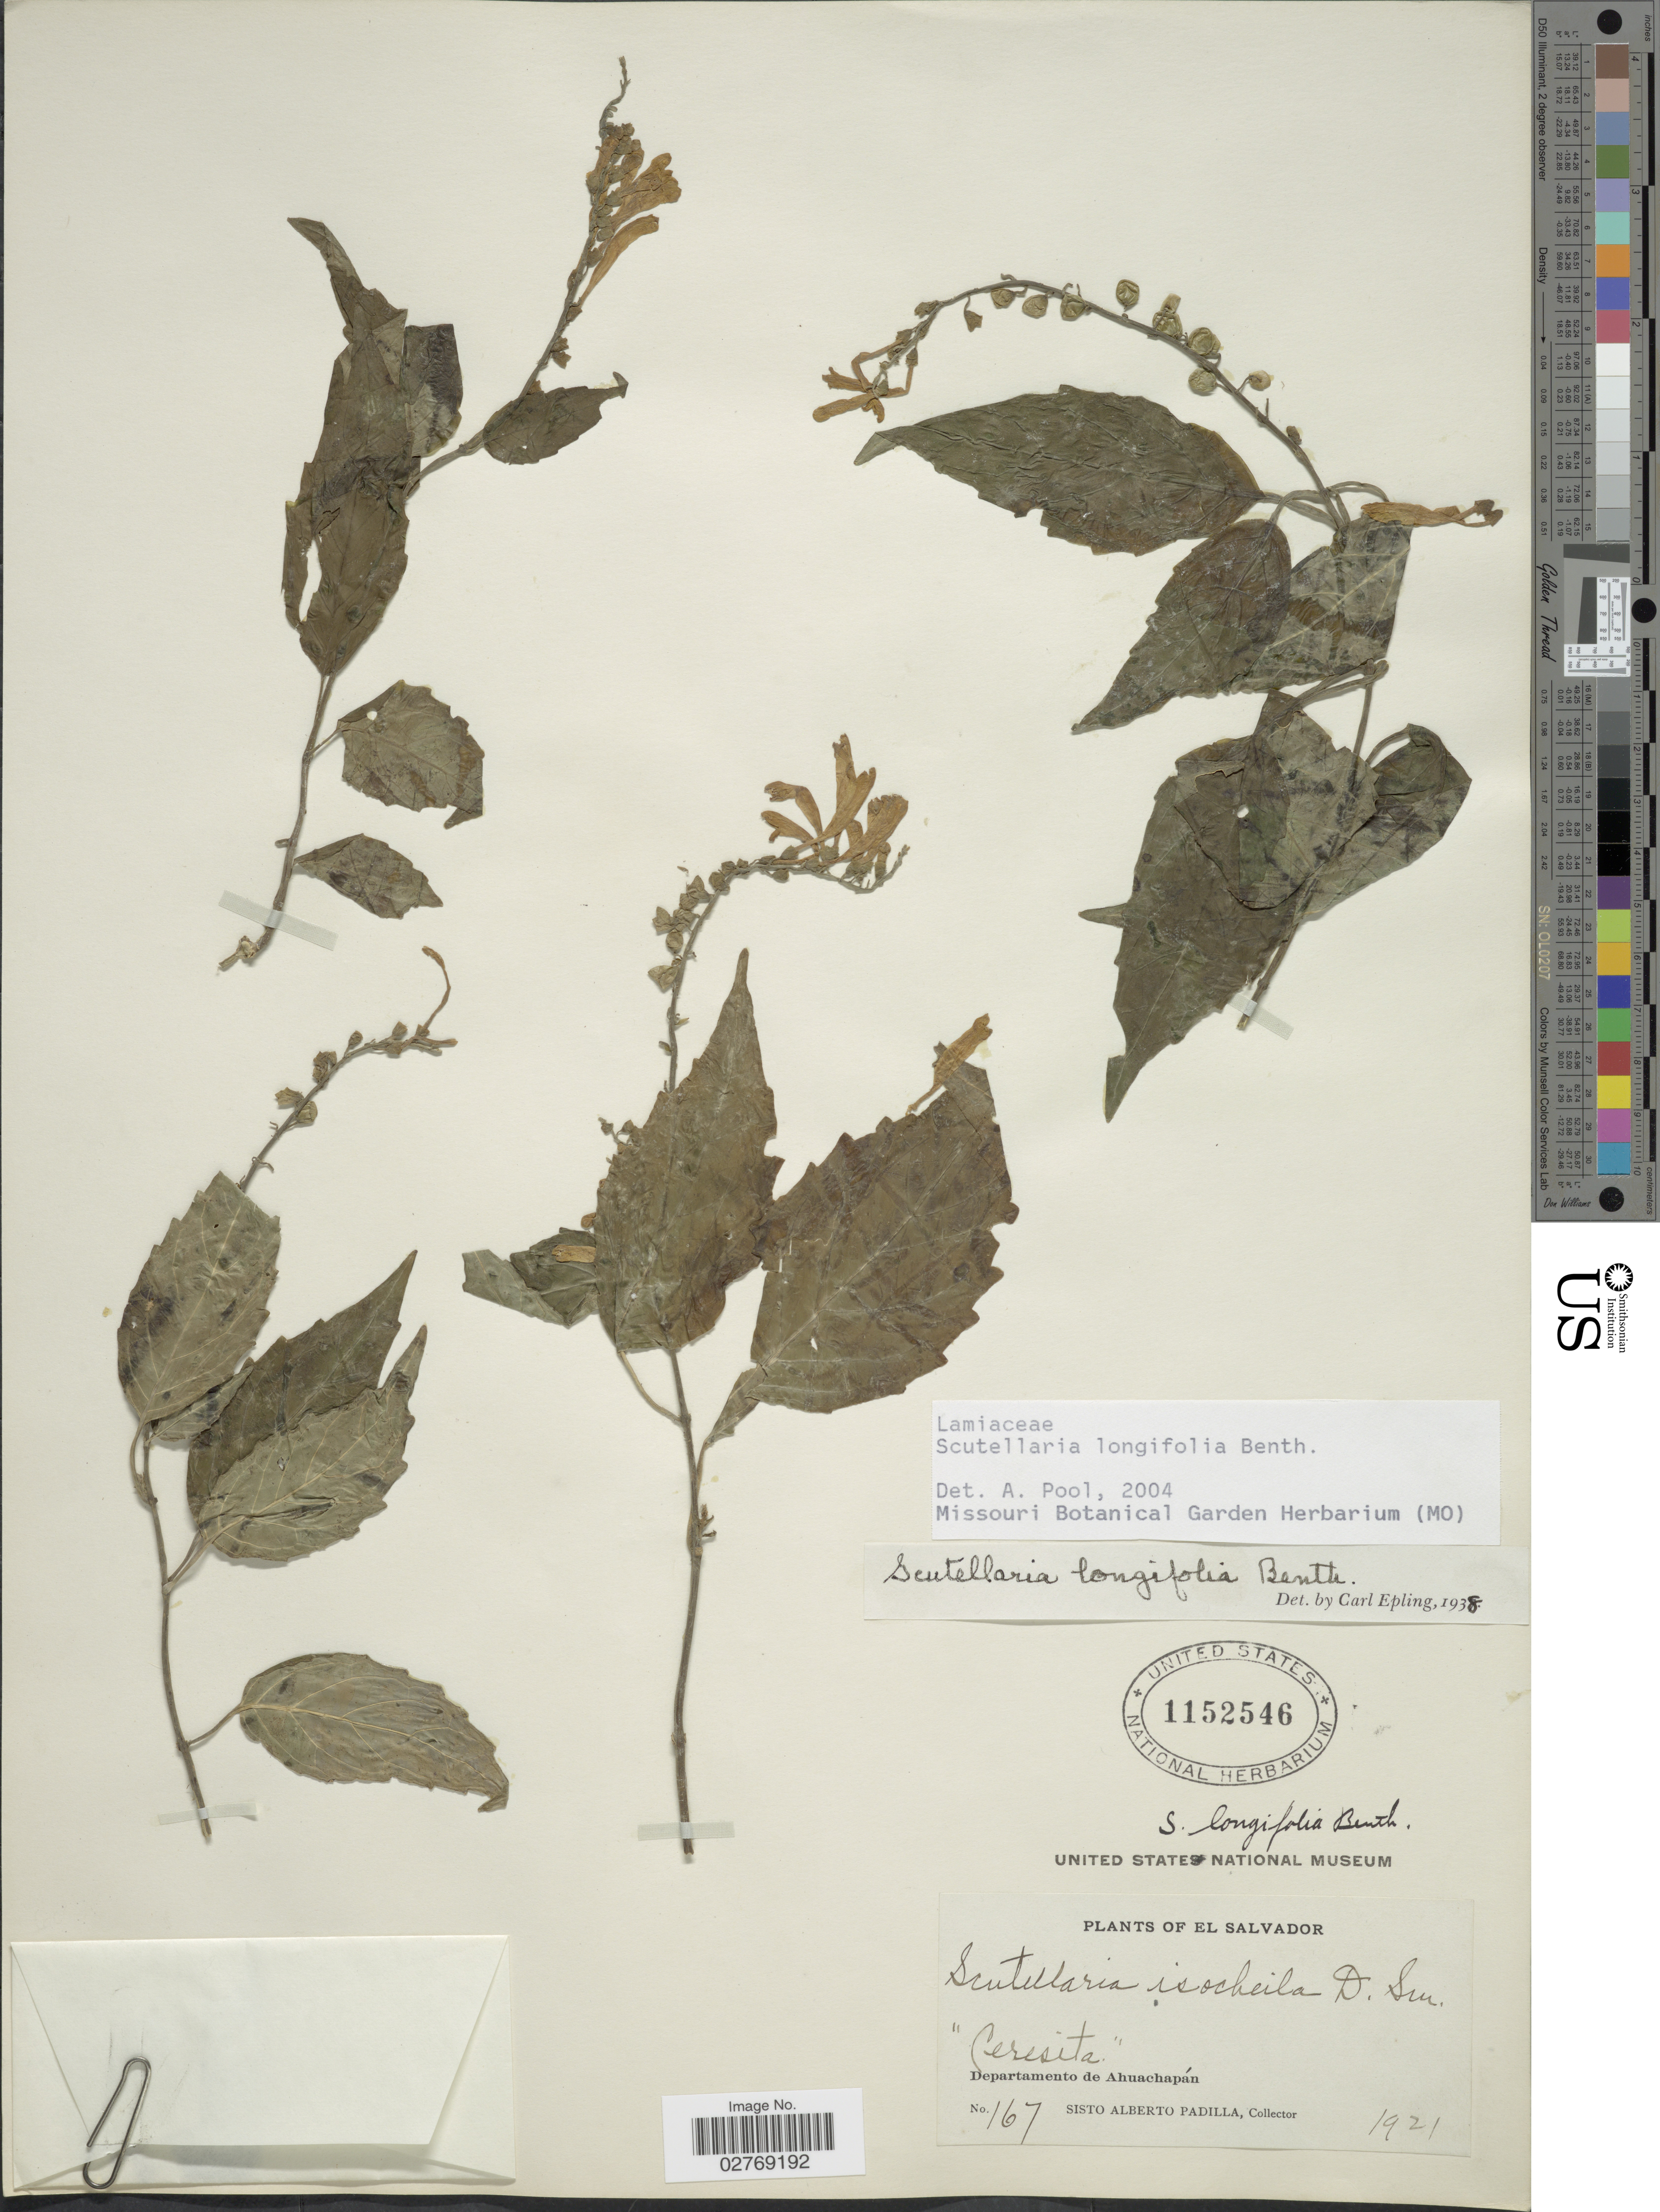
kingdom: Plantae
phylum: Tracheophyta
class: Magnoliopsida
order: Lamiales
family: Lamiaceae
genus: Scutellaria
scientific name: Scutellaria longifolia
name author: Donn. Sm.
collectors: S. A. Padilla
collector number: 167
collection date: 1921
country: El Salvador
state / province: Ahuachapan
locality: Departamento de Ahuachapán.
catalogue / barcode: US 1152546